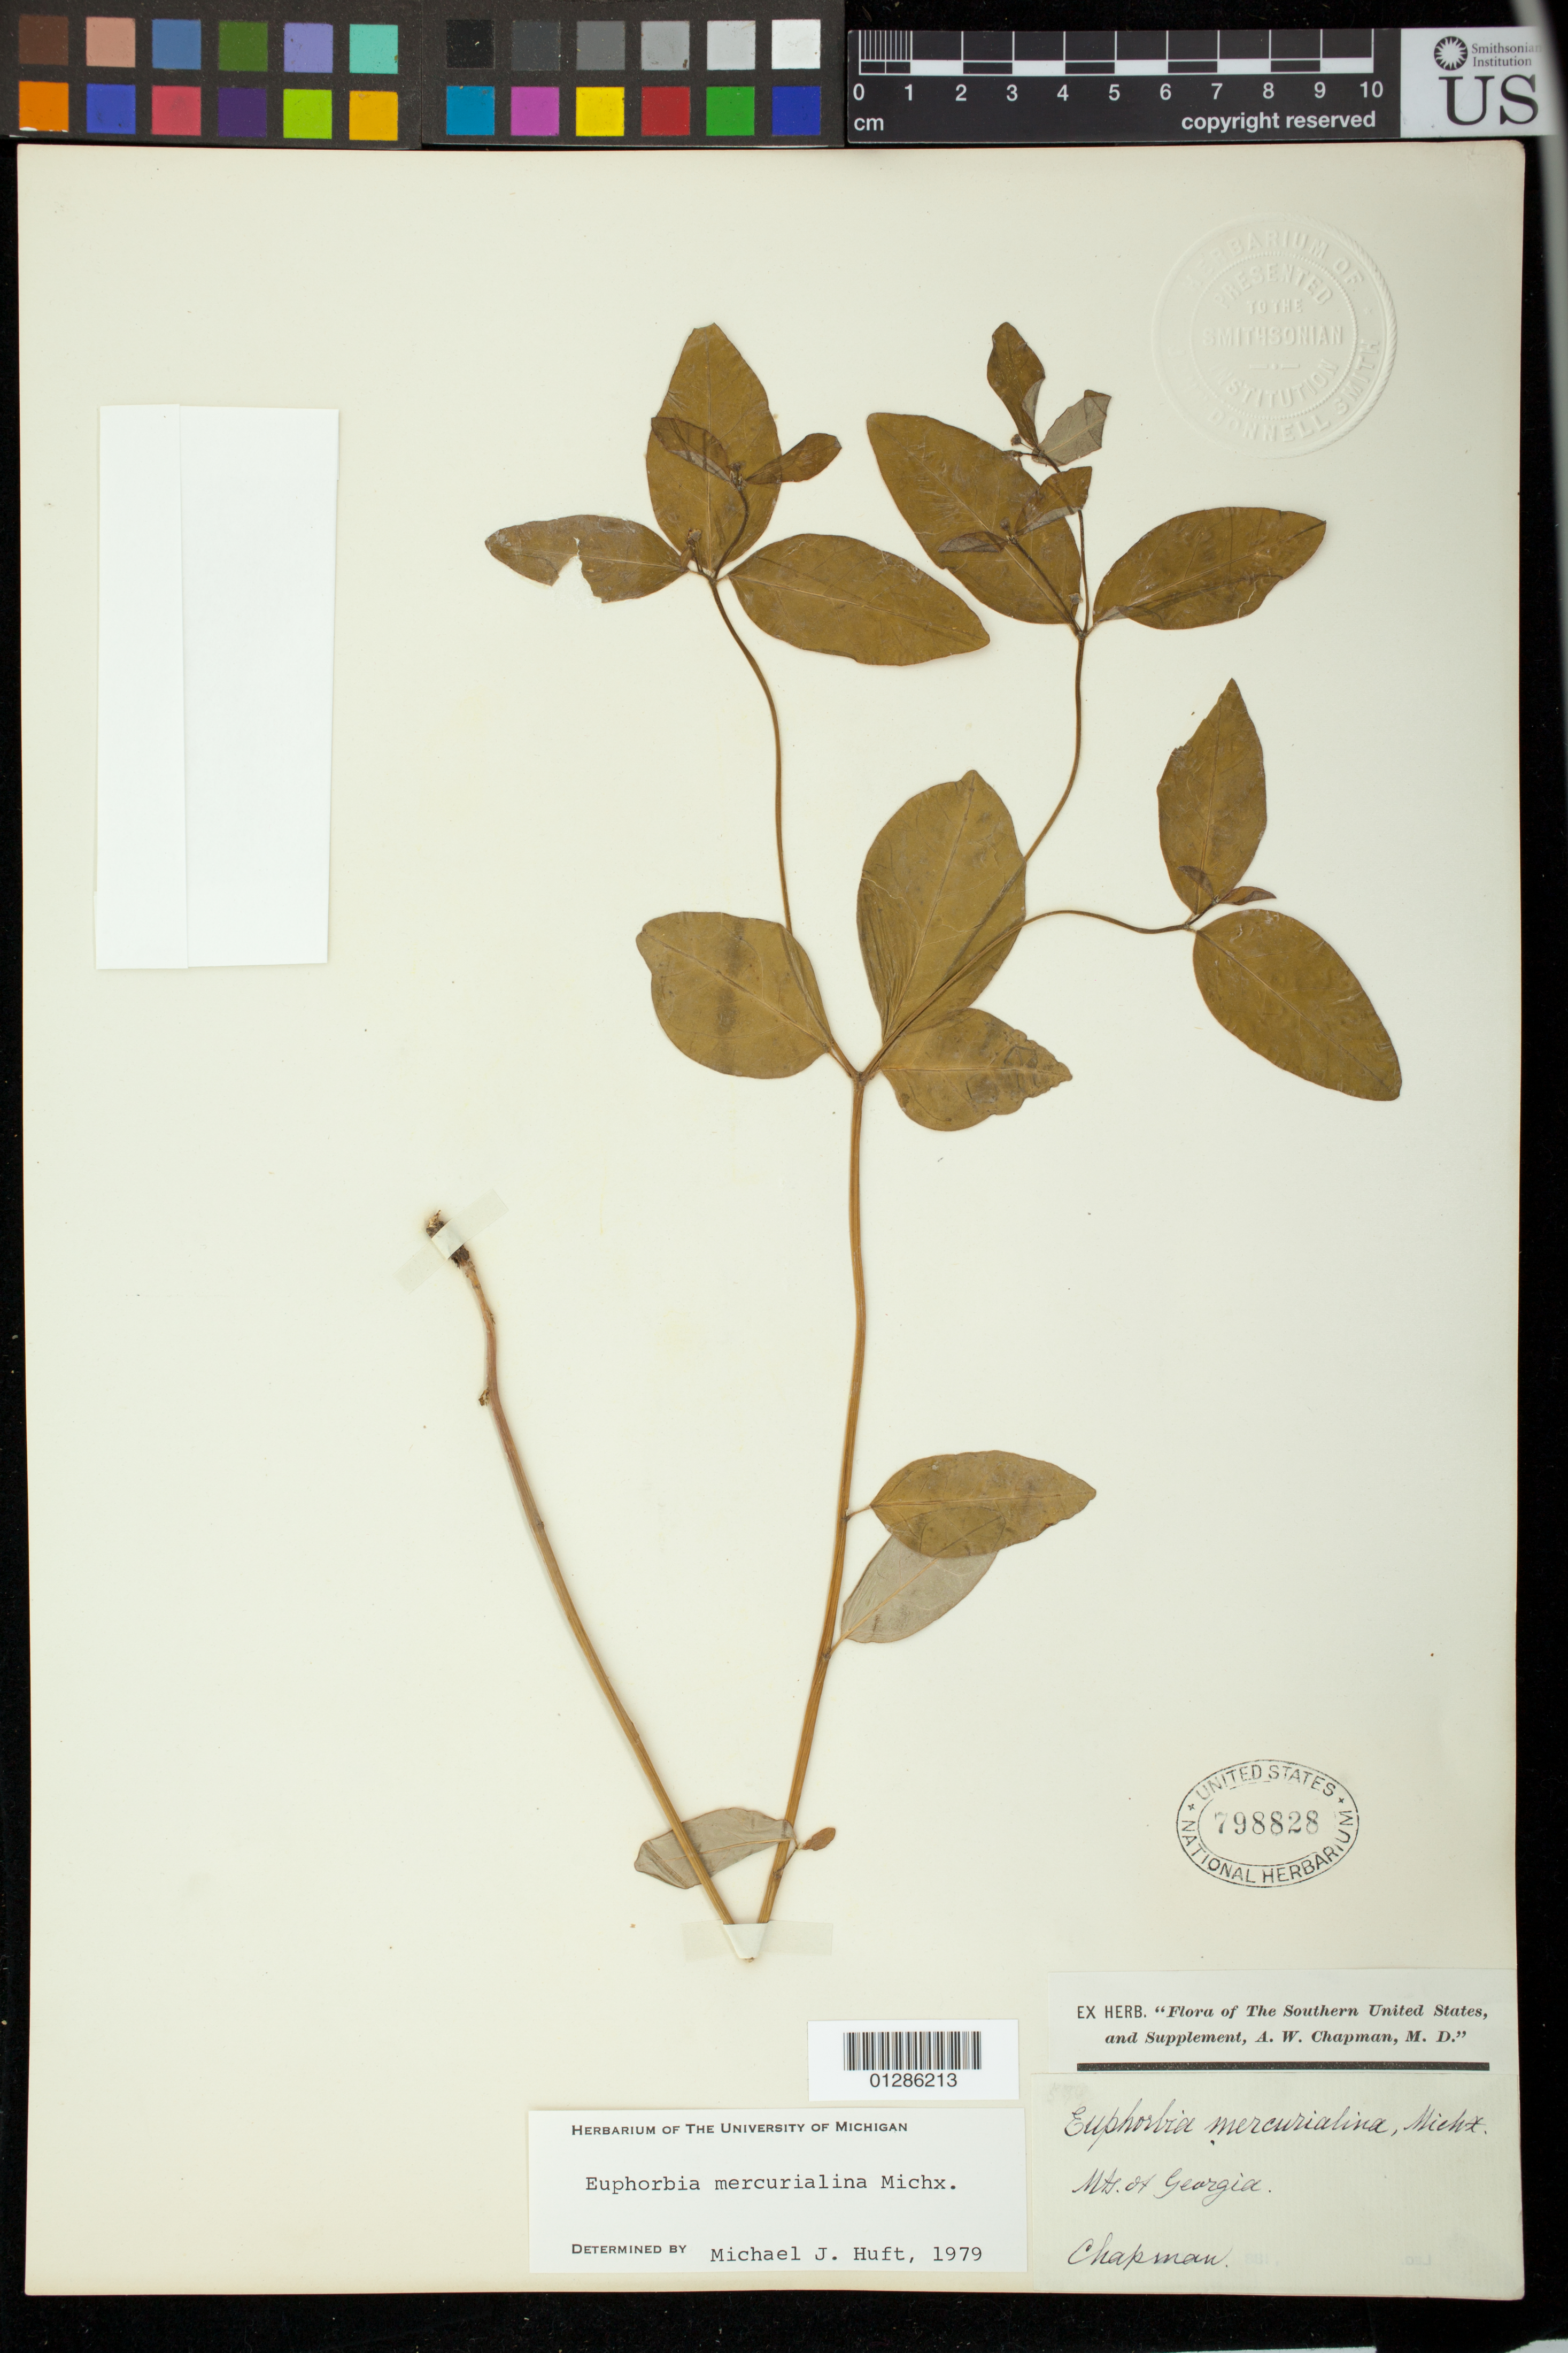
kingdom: Plantae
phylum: Tracheophyta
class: Magnoliopsida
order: Malpighiales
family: Euphorbiaceae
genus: Euphorbia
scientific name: Euphorbia mercurialina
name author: Michx.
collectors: A. W. Chapman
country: United States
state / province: Georgia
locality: Mts. of Georgia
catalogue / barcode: US 798828